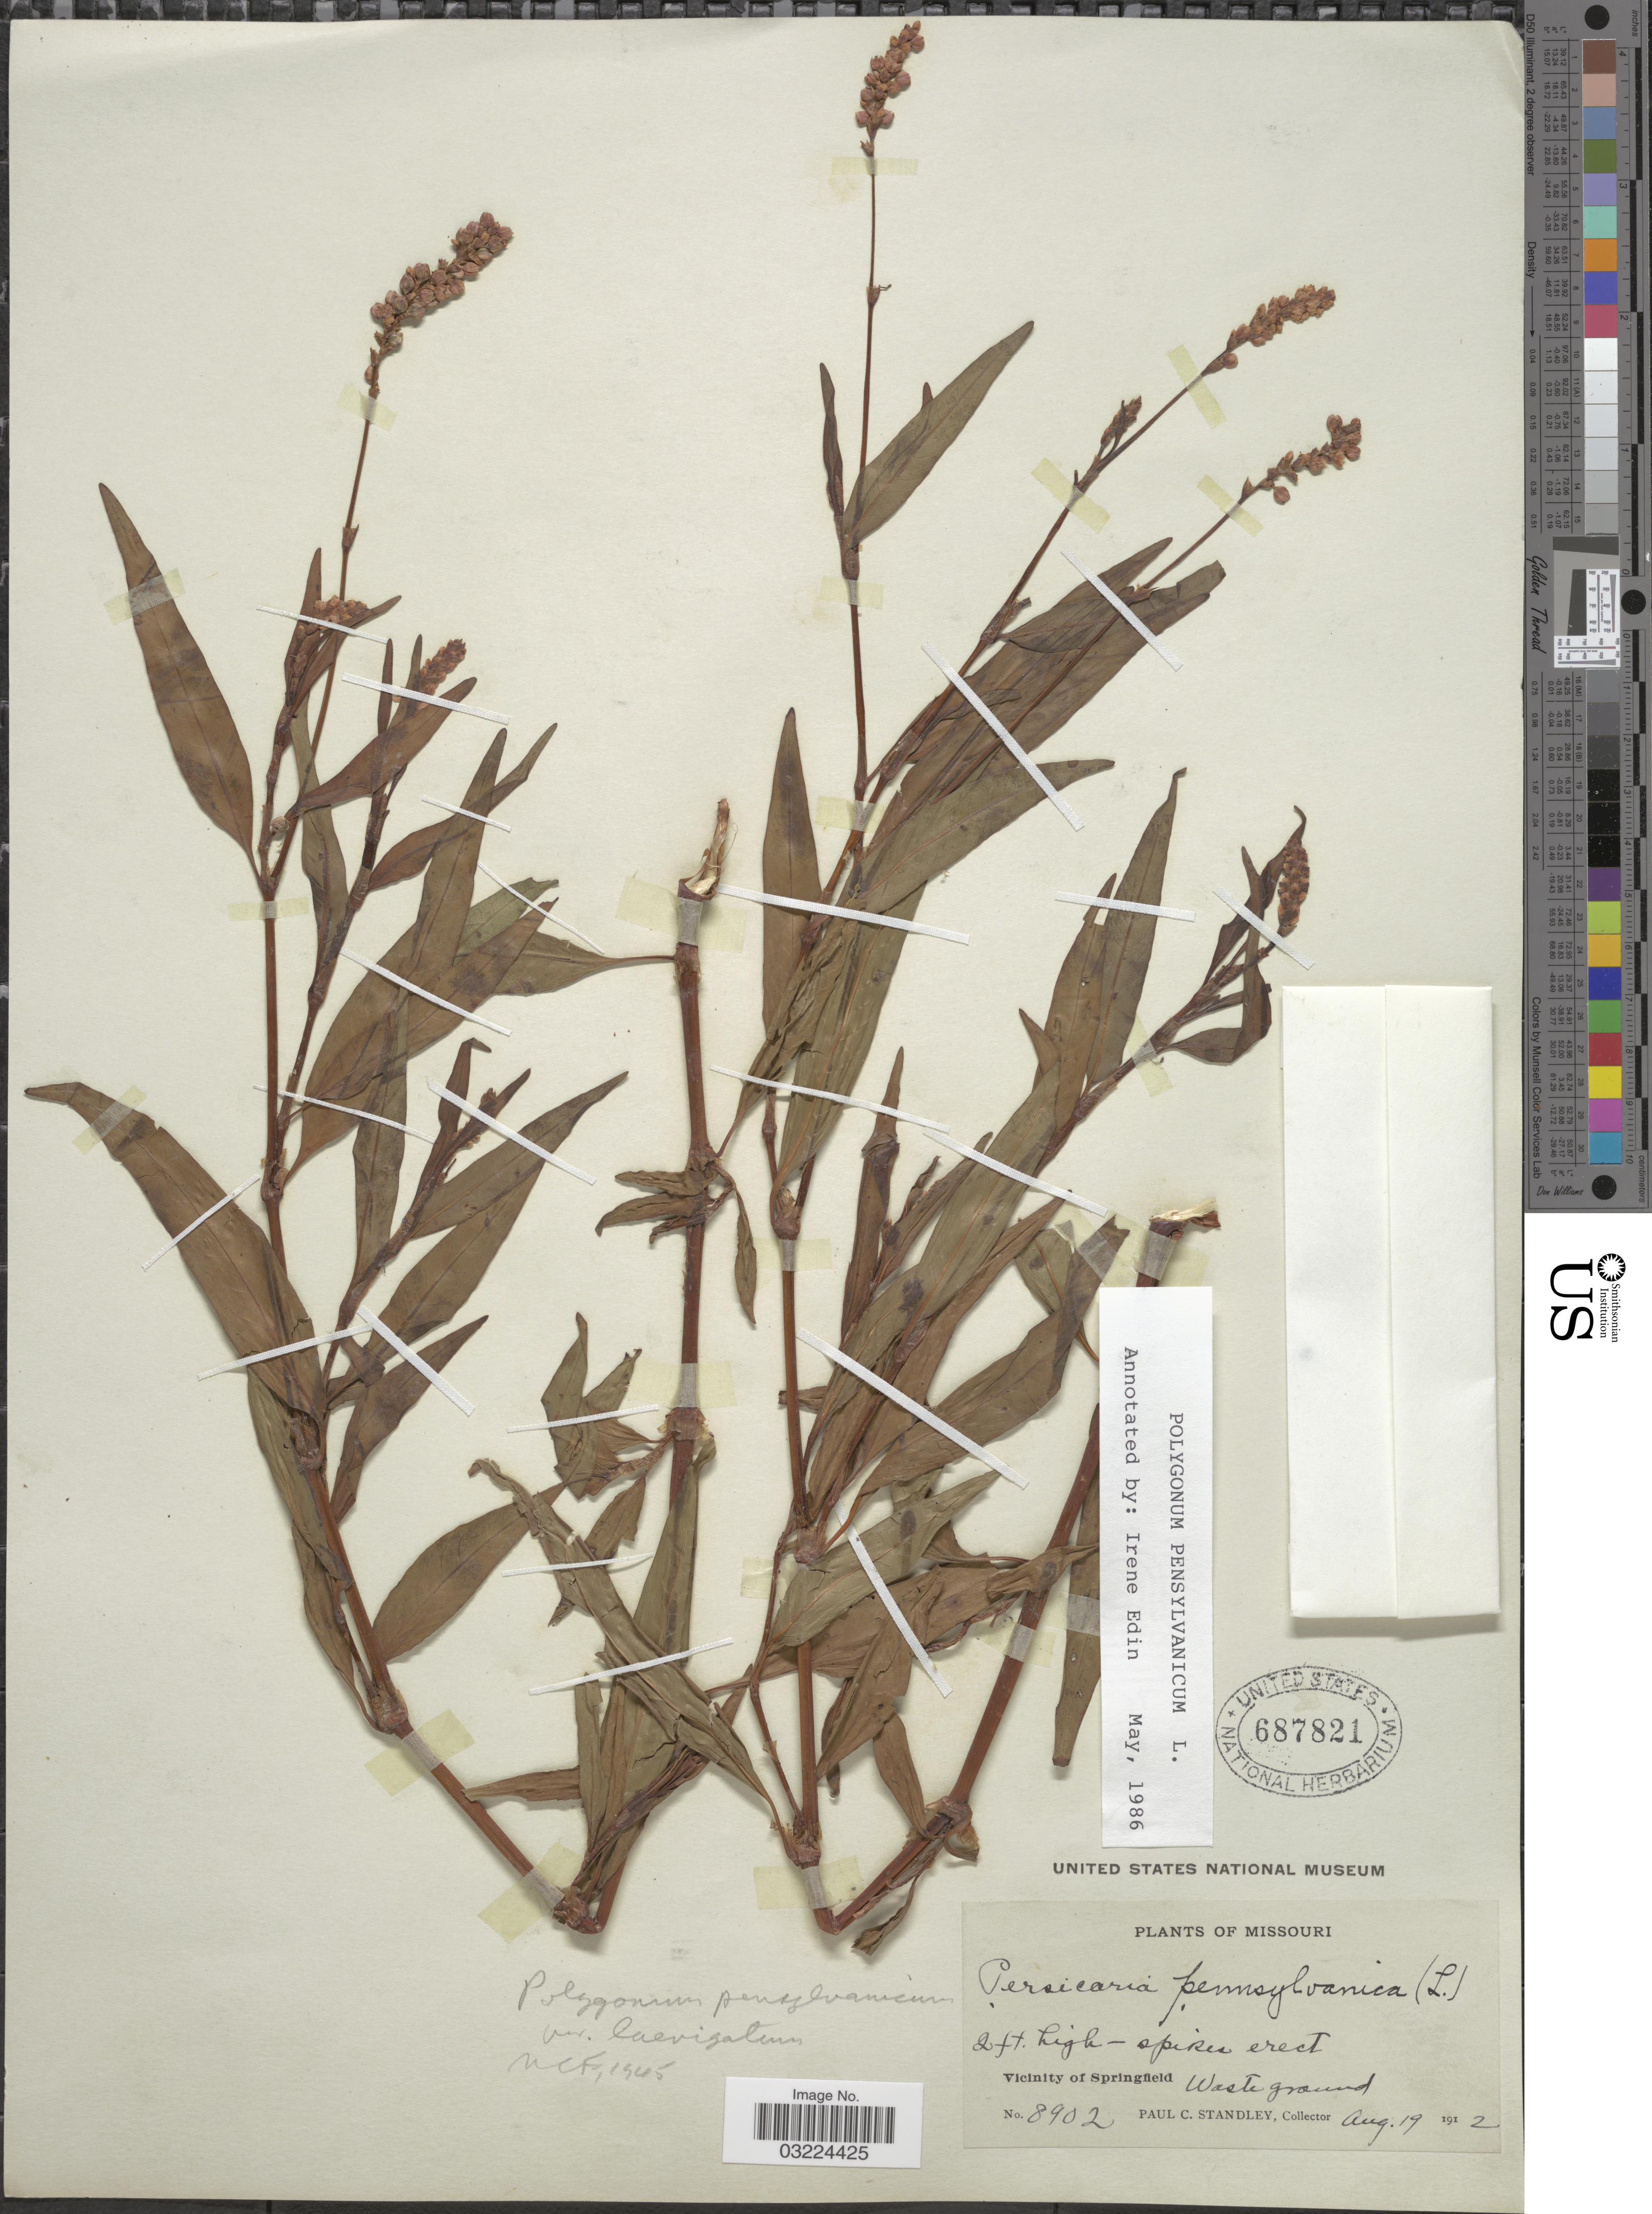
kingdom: Plantae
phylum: Tracheophyta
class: Magnoliopsida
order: Caryophyllales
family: Polygonaceae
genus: Persicaria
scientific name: Persicaria pensylvanica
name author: (L.) M. Gómez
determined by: Atha, D. E.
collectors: P. C. Standley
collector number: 8902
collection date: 1912-08-19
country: United States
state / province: Missouri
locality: Vicinity of Springfield.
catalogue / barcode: US 687821